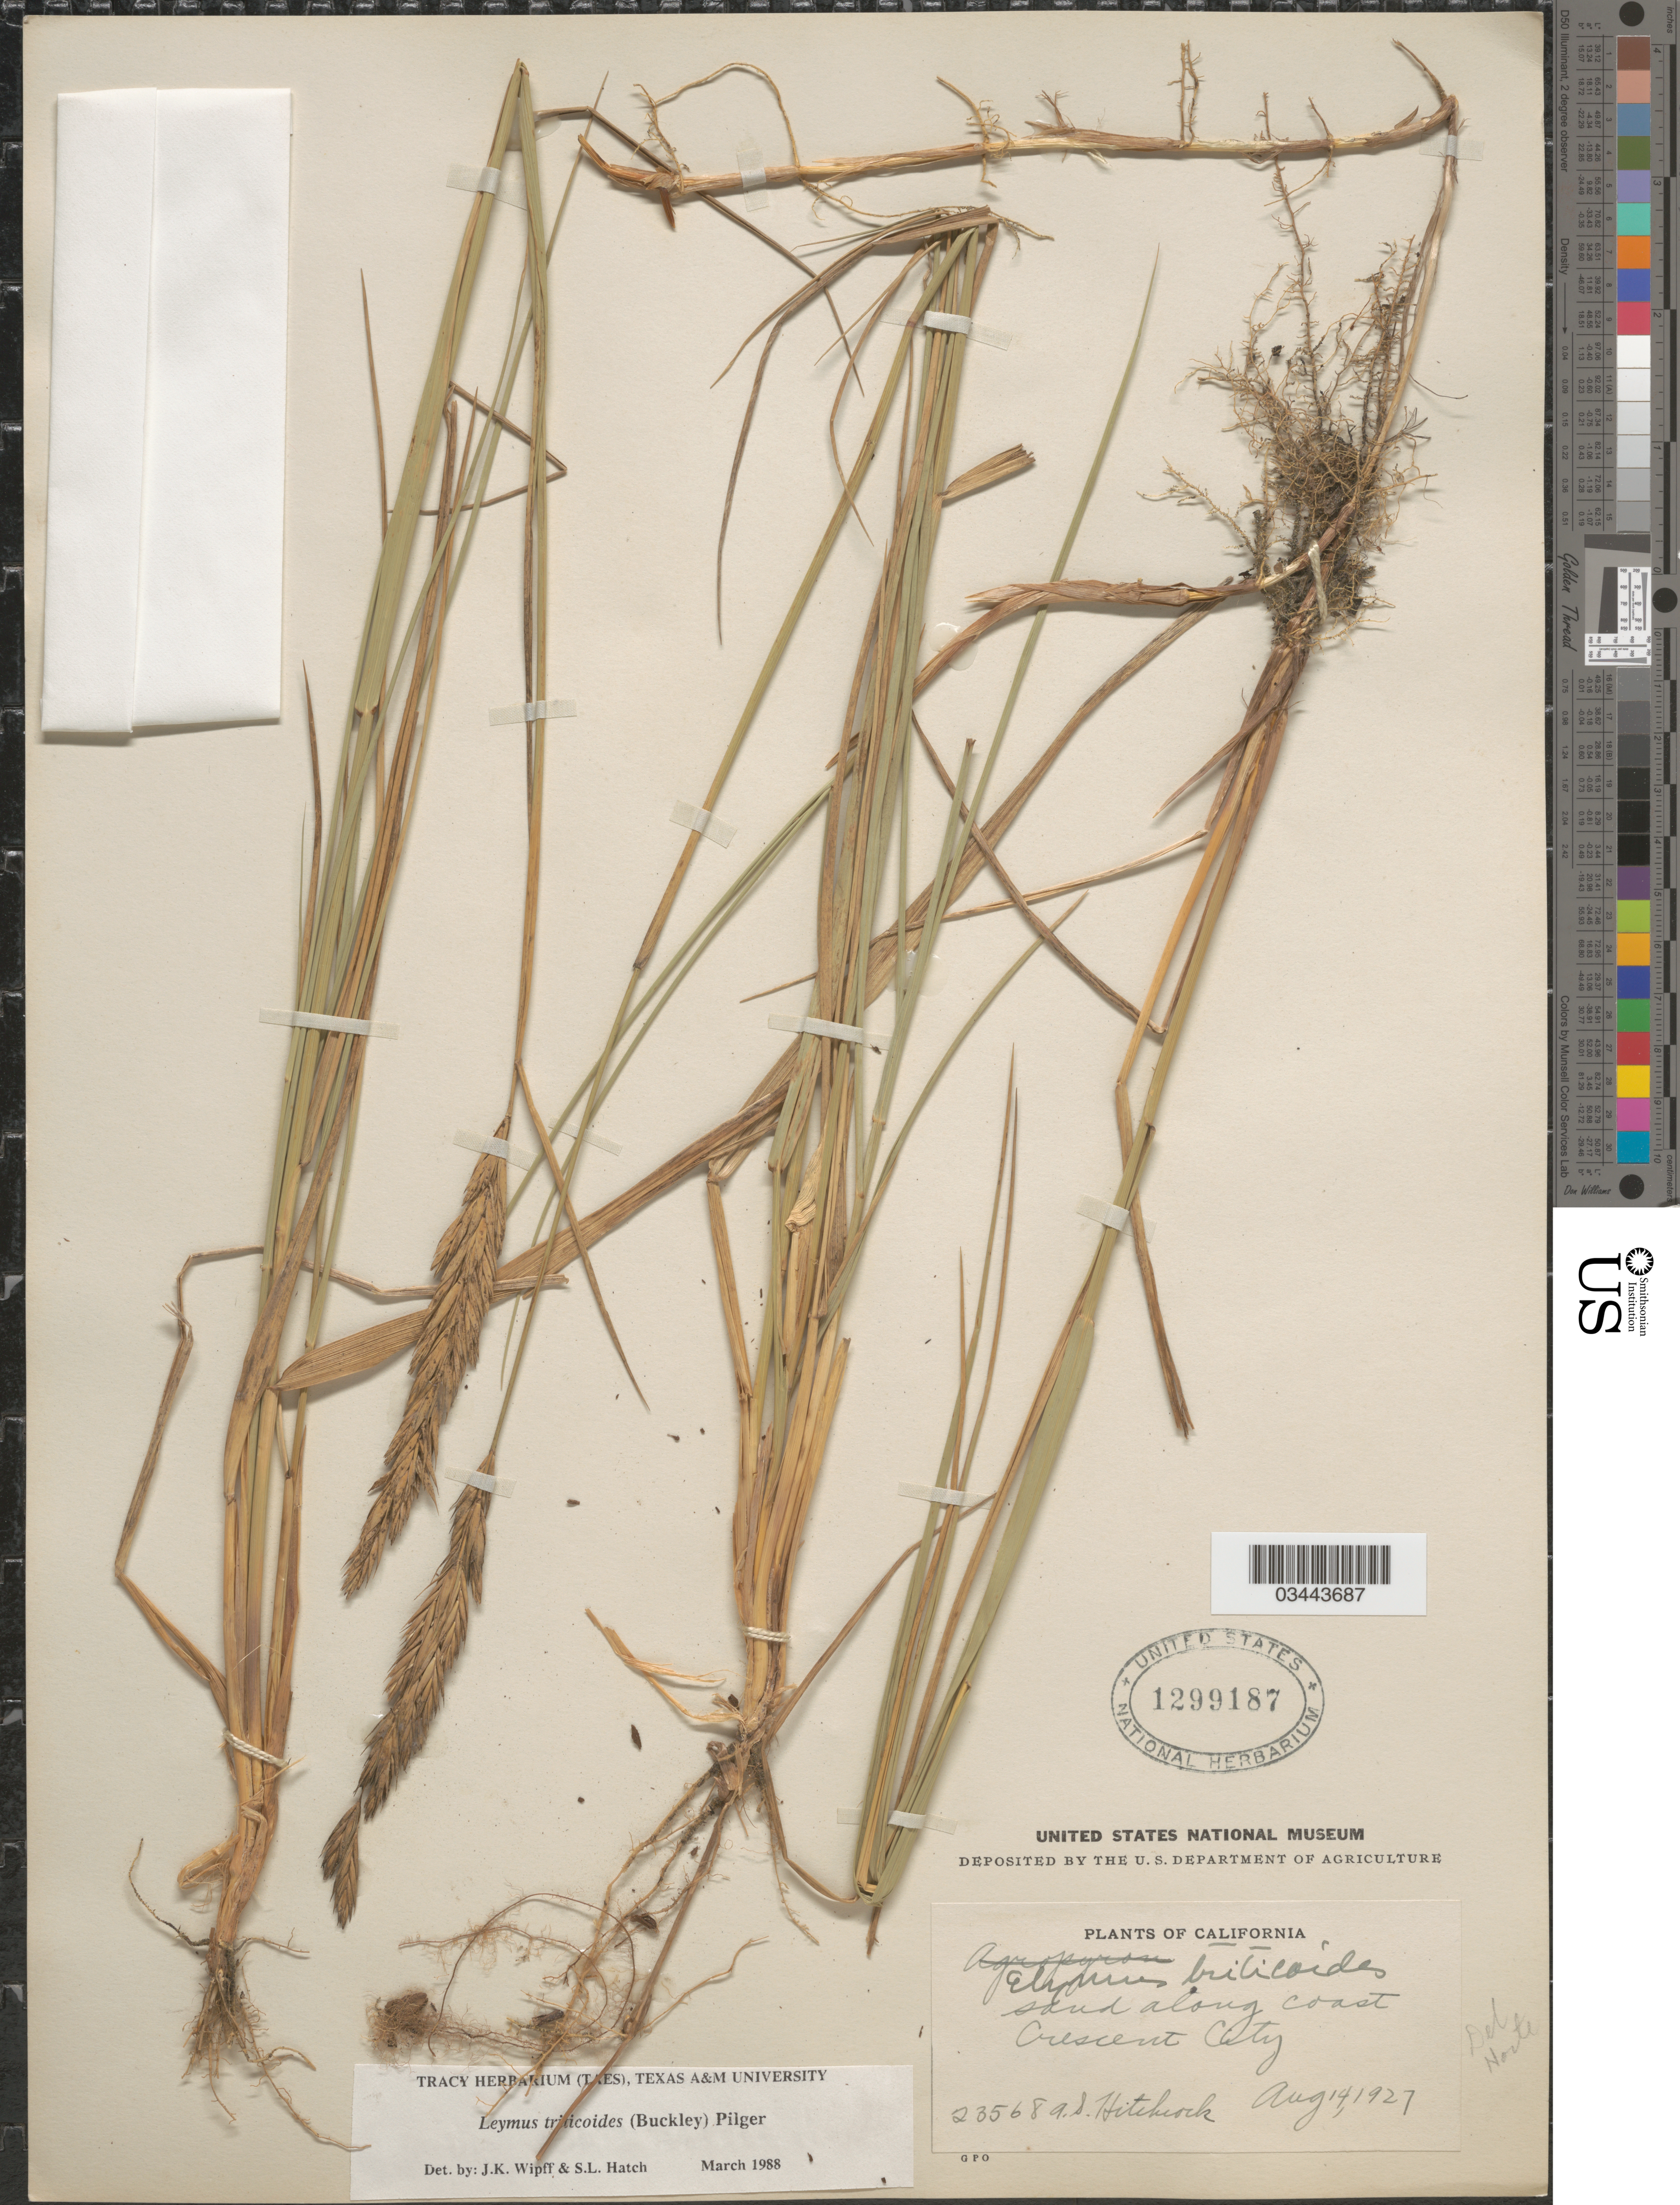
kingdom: Plantae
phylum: Tracheophyta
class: Liliopsida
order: Poales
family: Poaceae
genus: Leymus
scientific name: Leymus triticoides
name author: (Buckley) Pilg.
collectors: A. S. Hitchcock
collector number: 23568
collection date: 1927-08-14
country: United States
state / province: California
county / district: Del Norte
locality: Del Norte. Sand along coast. Crescent City.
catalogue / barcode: US 1299187